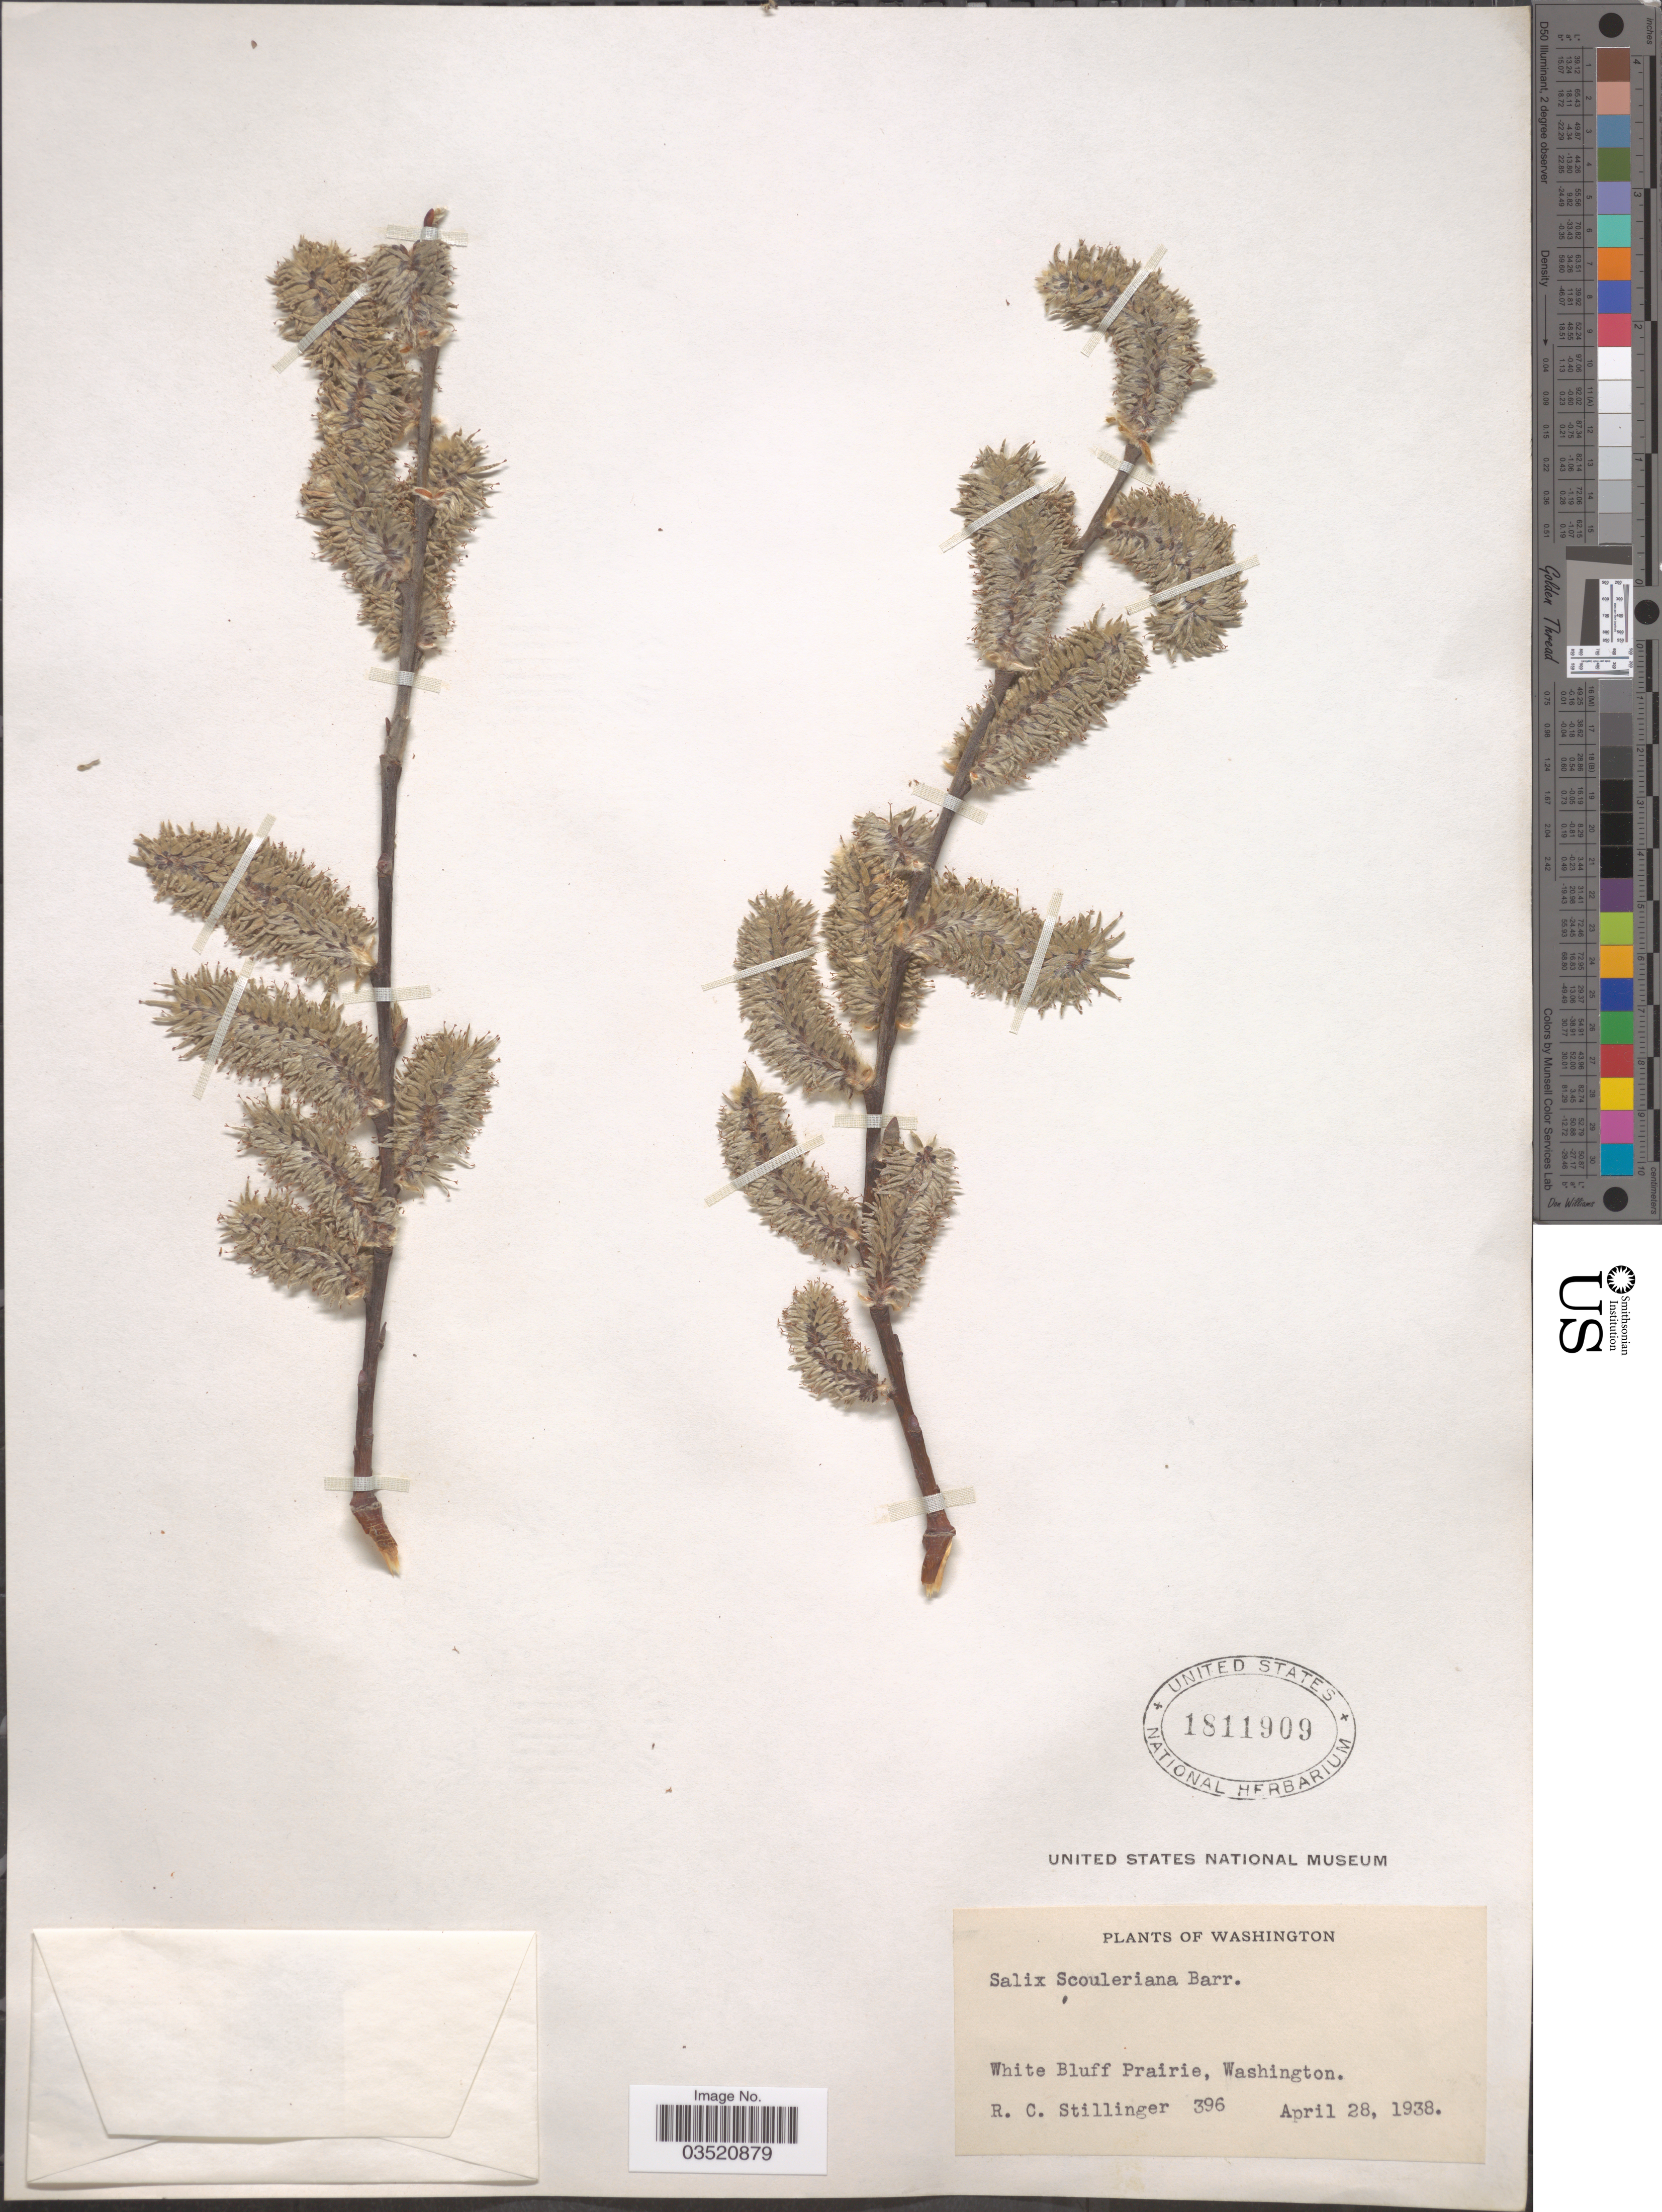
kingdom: Plantae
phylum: Tracheophyta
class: Magnoliopsida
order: Malpighiales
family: Salicaceae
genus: Salix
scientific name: Salix scouleriana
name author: Barratt ex Hook.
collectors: R. Stillinger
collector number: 396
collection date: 1938-04-28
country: United States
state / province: Washington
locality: White Bluff Prairie, Washington.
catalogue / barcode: US 1811909